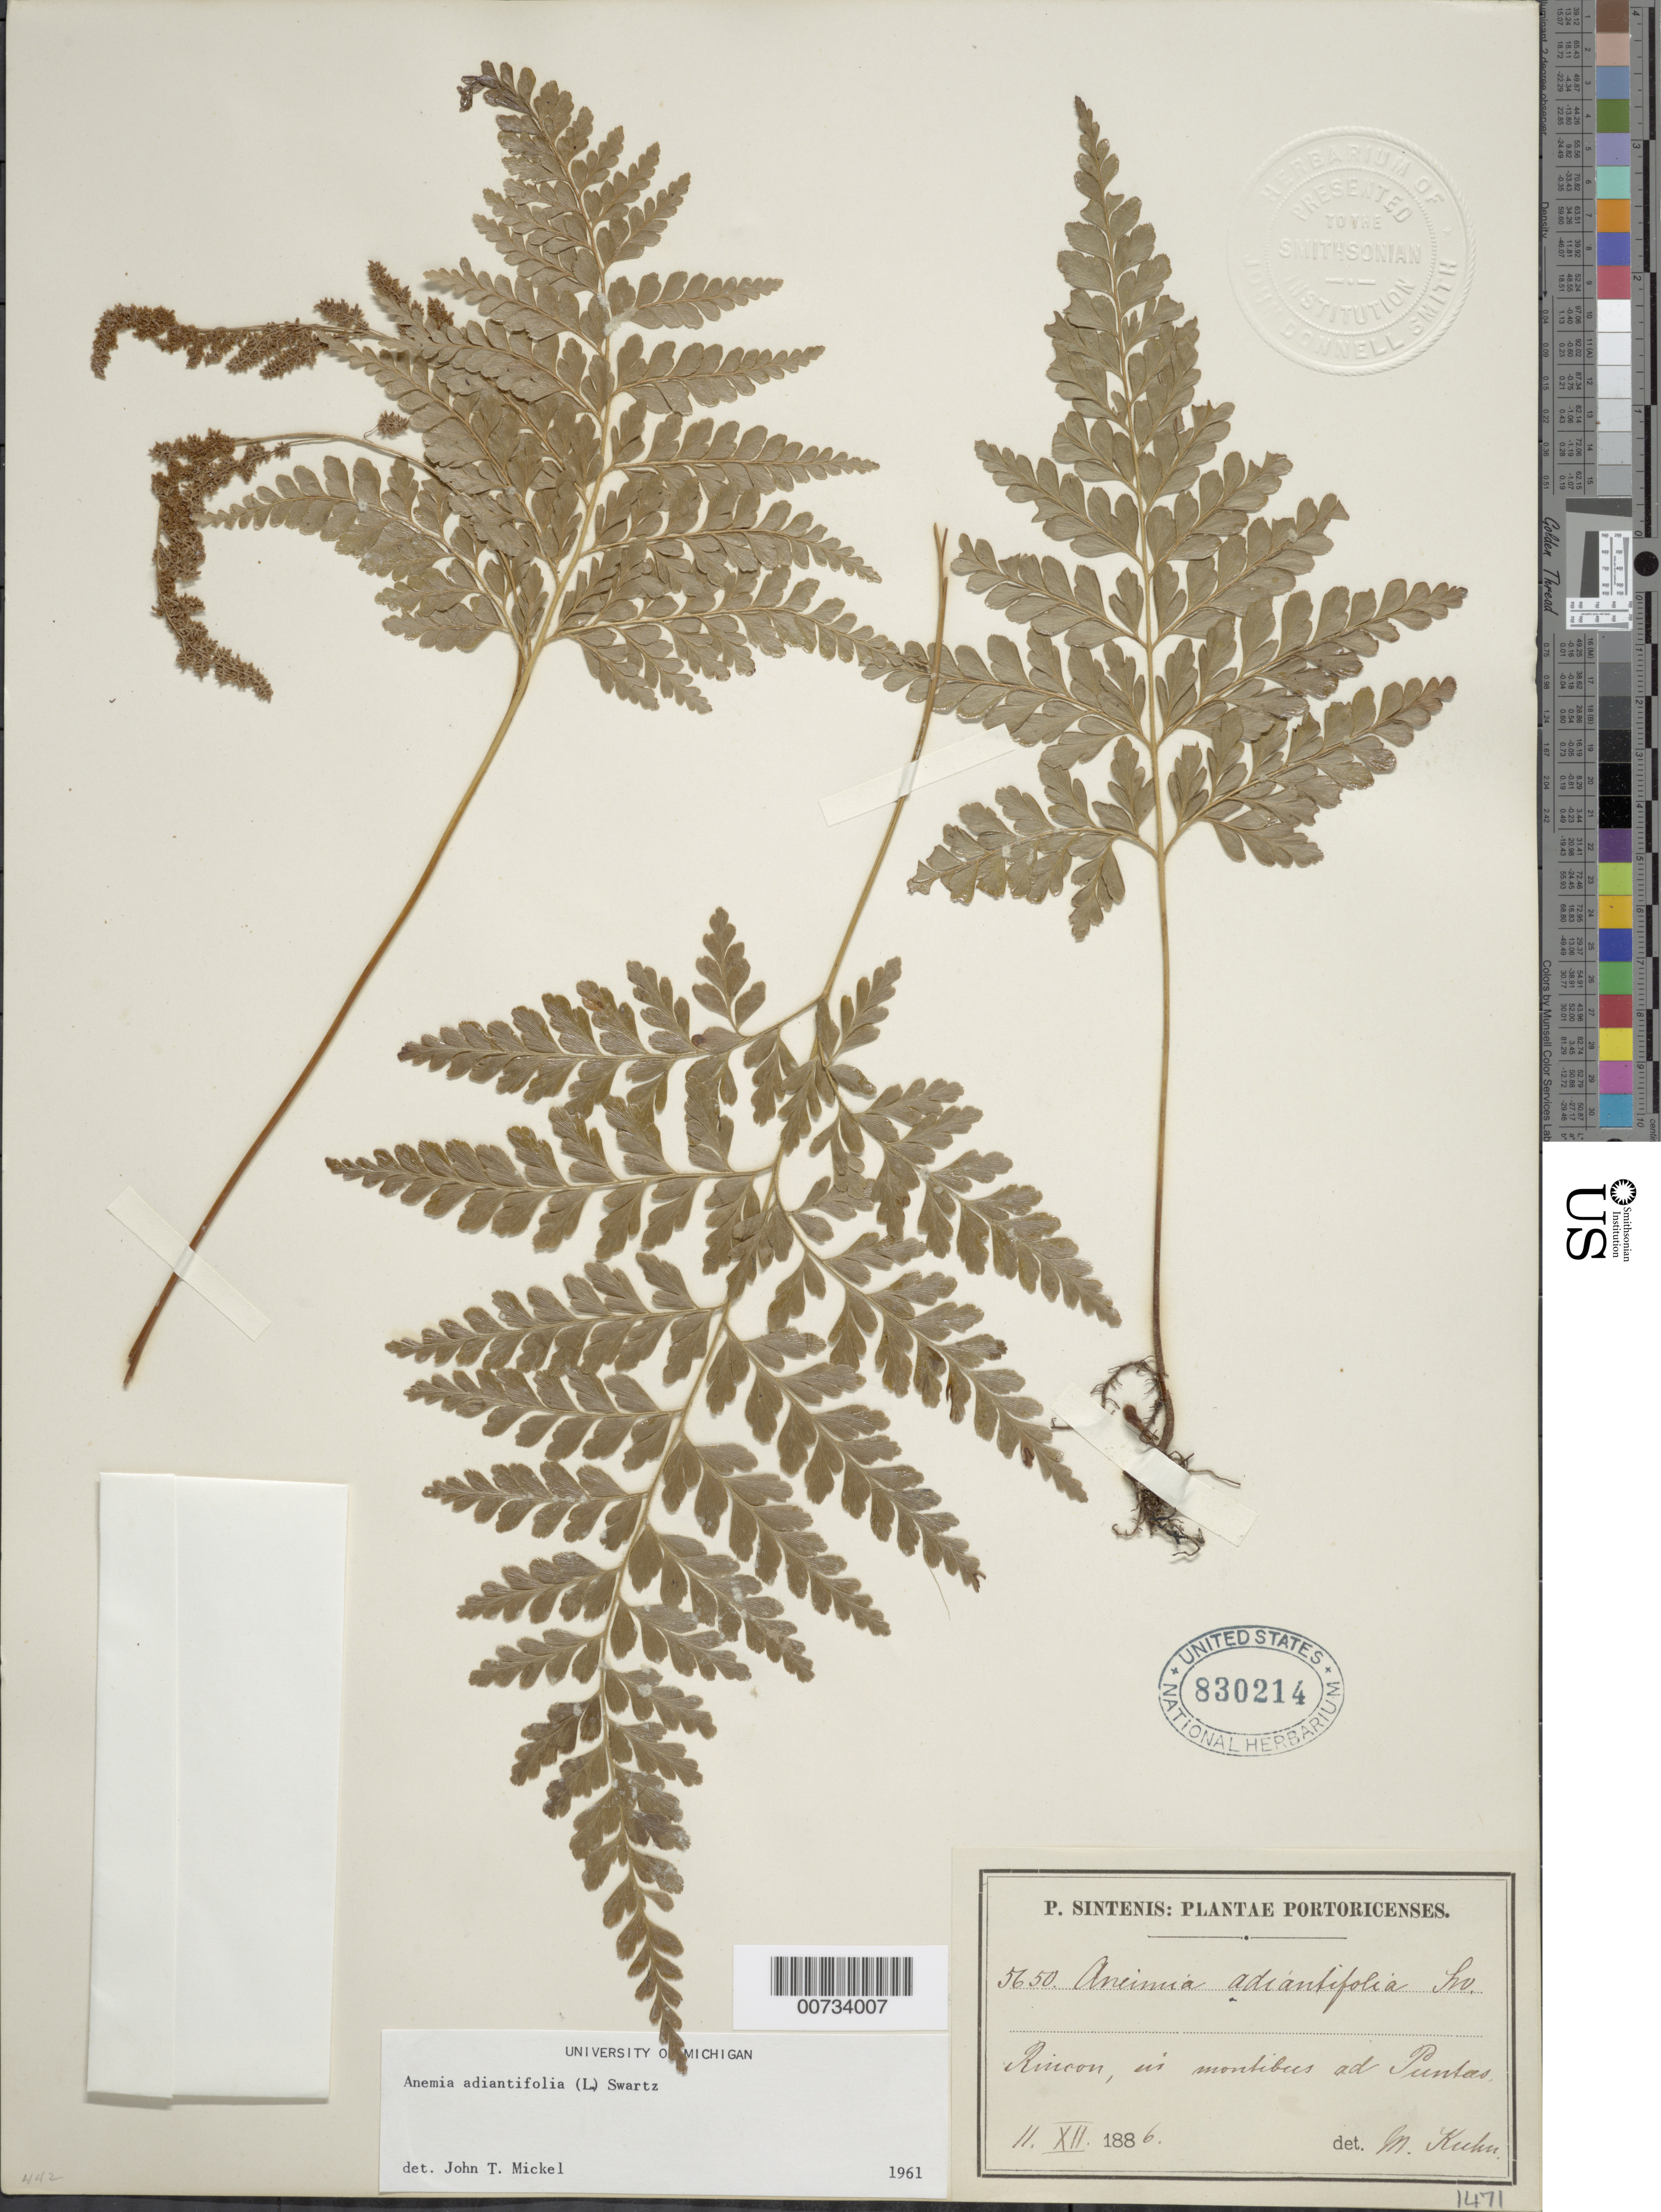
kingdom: Plantae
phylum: Tracheophyta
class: Polypodiopsida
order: Schizaeales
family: Anemiaceae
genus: Anemia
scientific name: Anemia adiantifolia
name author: (L.) Sw.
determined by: Mickel, J. T., (NY), New York Botanical Garden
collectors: P. Sintenis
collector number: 5650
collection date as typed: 11 Dec 1886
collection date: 1886-12-11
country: Puerto Rico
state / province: Rincón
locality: Rincon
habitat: In montibus ad Puntas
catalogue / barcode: US 830214